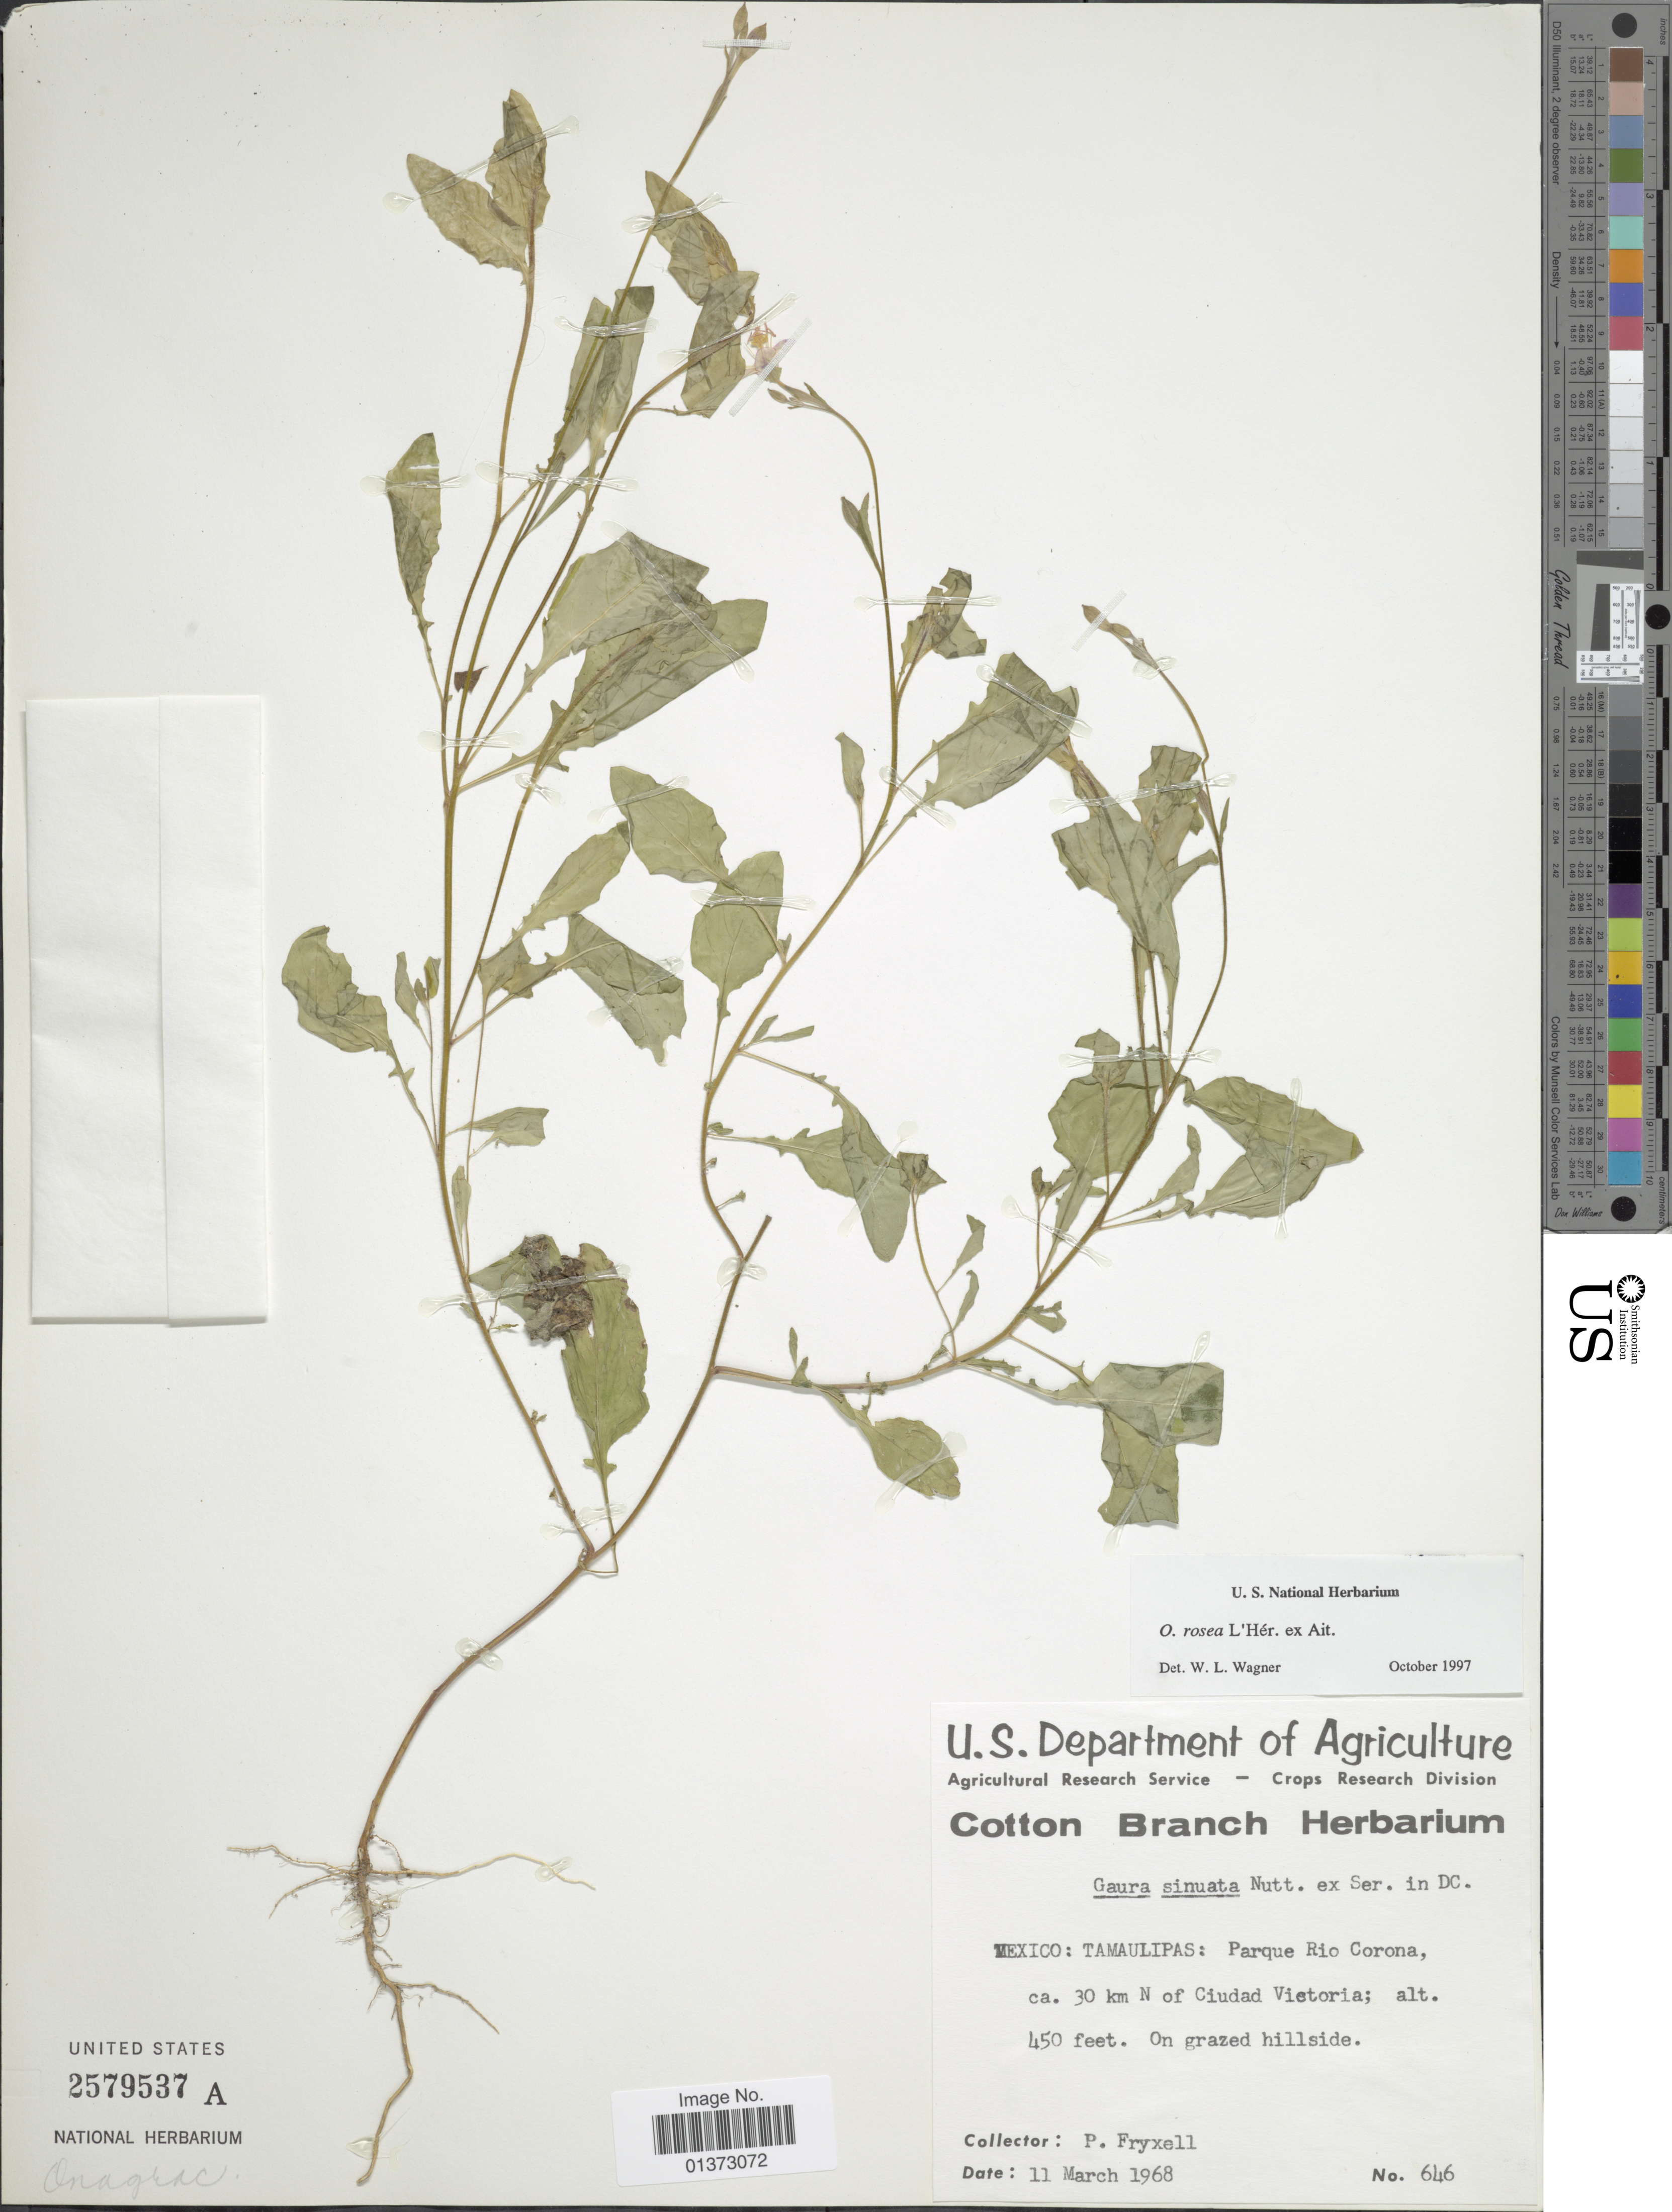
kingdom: Plantae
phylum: Tracheophyta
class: Magnoliopsida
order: Myrtales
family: Onagraceae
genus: Oenothera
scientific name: Oenothera rosea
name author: L'Hér. ex Aiton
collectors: P. A. Fryxell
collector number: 646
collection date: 1968-03-11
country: Mexico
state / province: Tamaulipas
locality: Parque Rio Corona, ca. 30 km N of Ciudad Victoria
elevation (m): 137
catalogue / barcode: US 2579537A